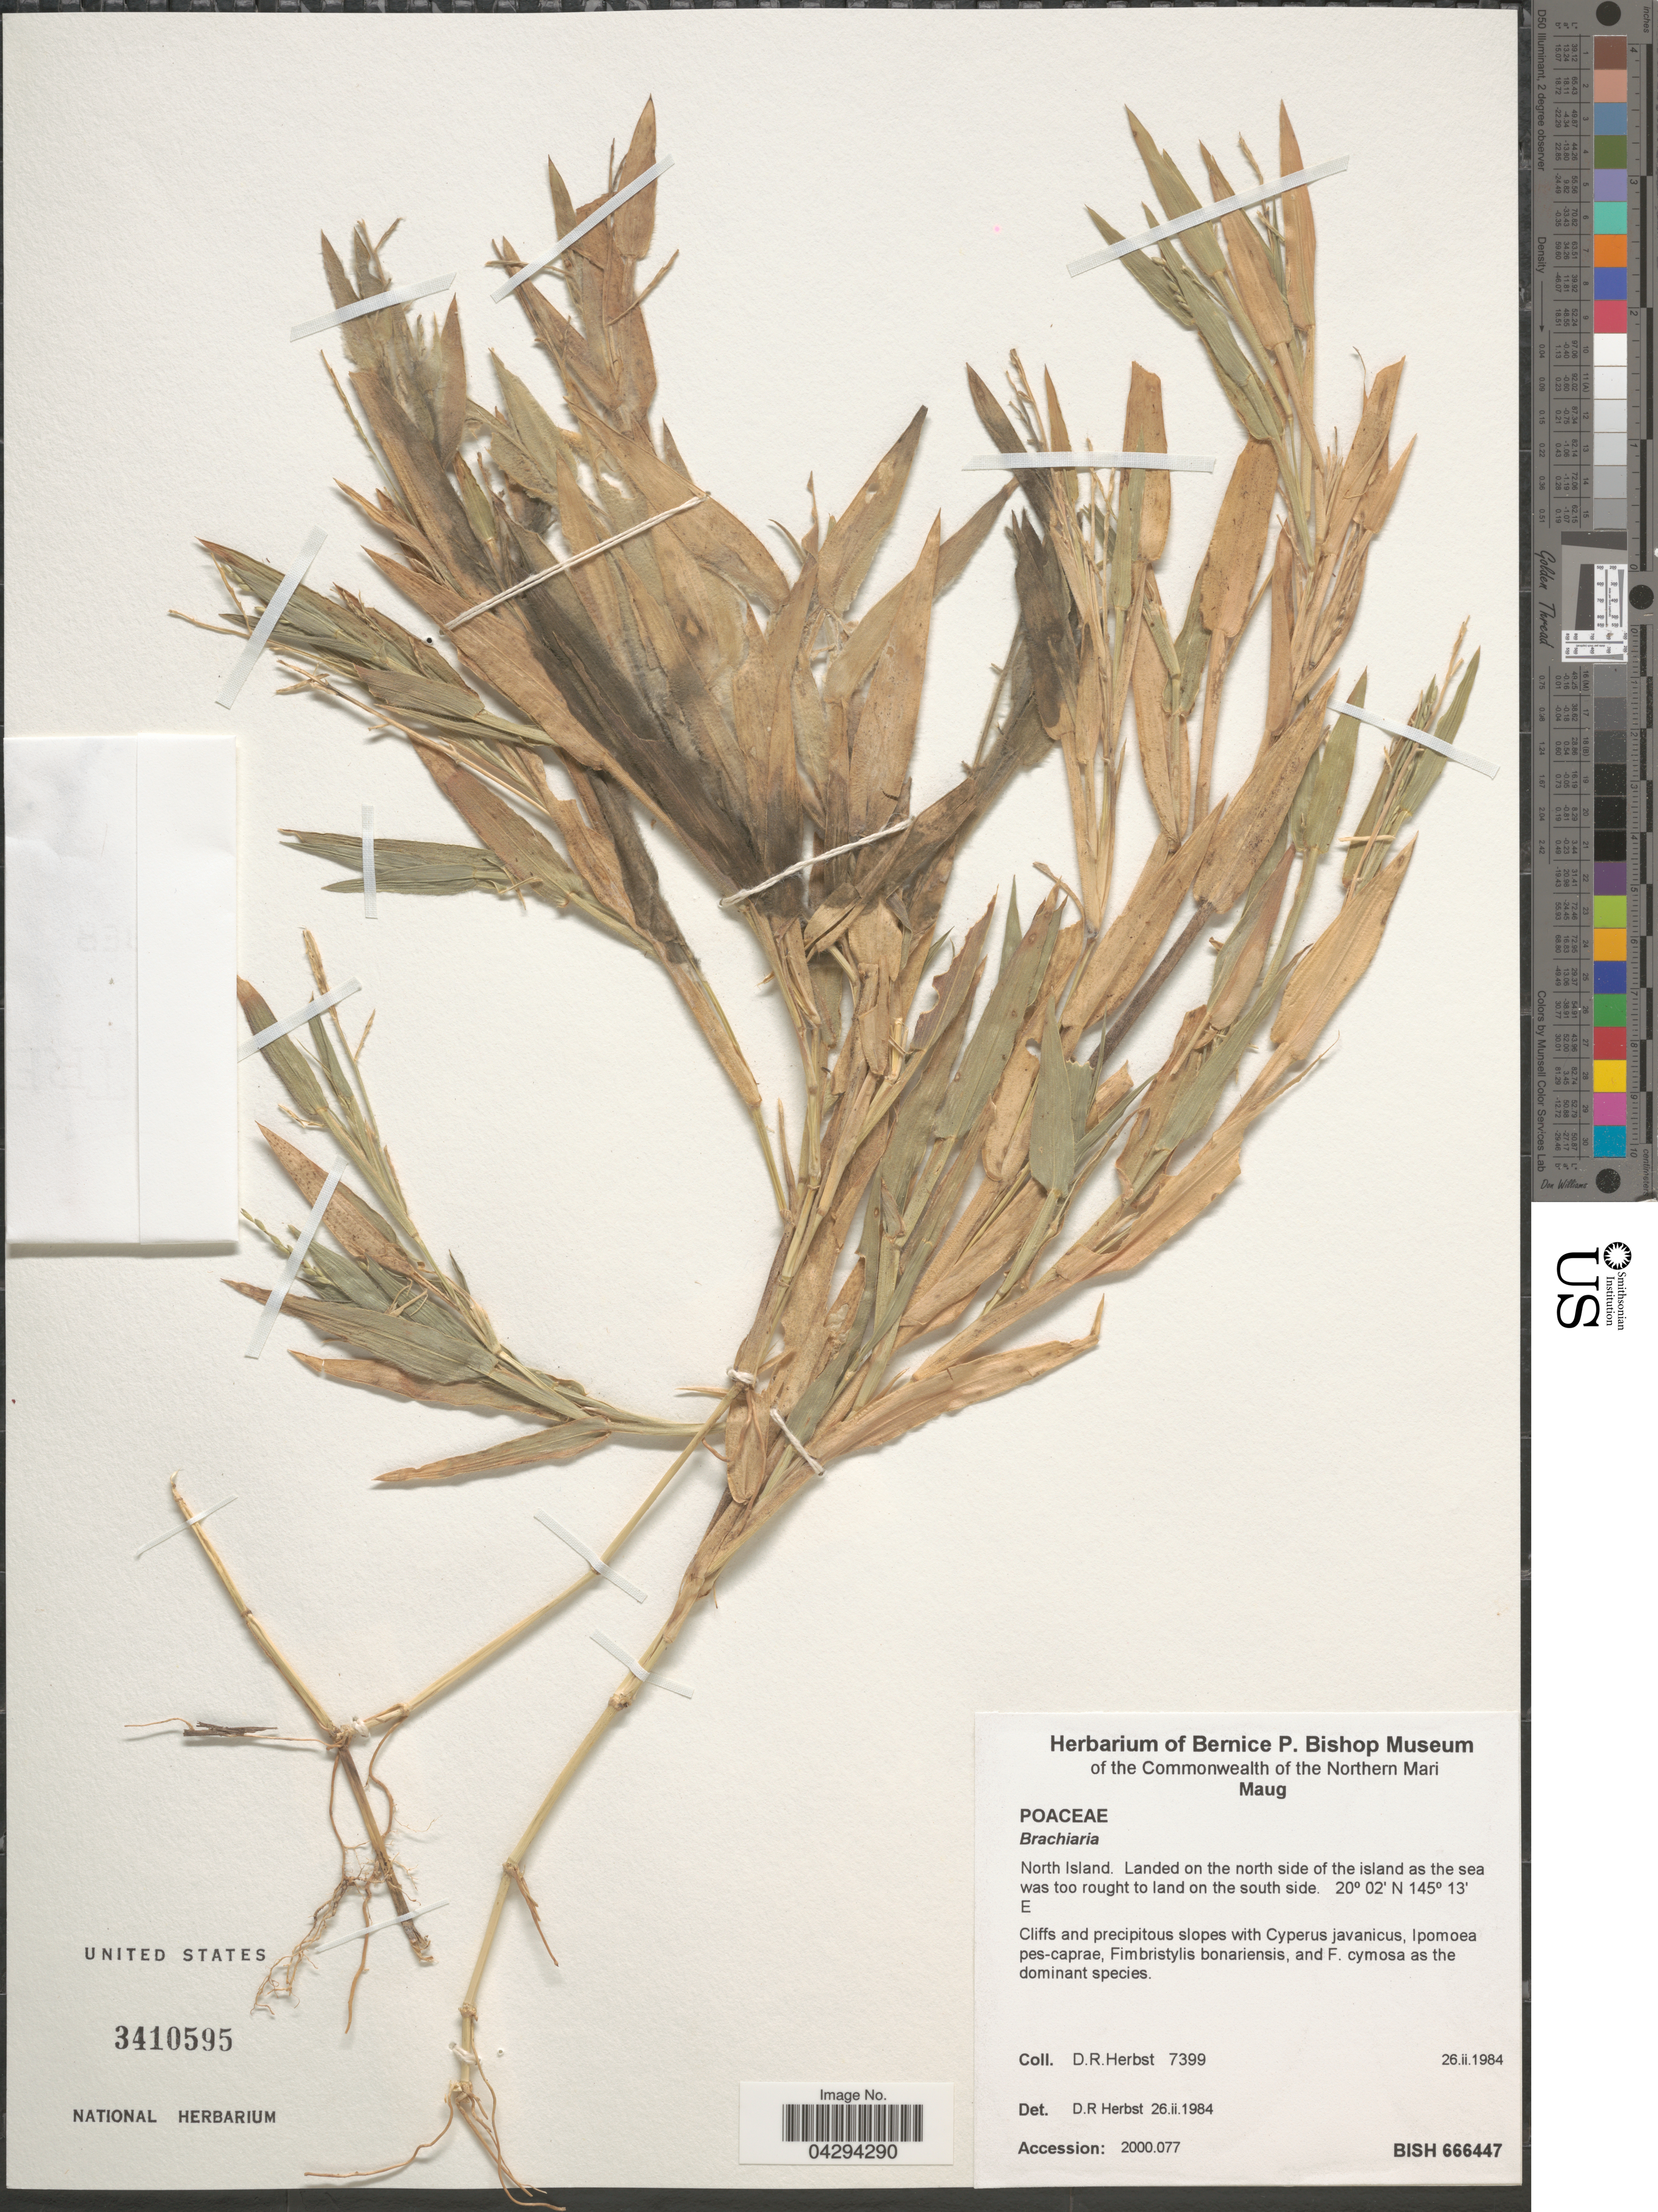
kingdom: Plantae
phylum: Tracheophyta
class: Liliopsida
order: Poales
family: Poaceae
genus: Urochloa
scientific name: Urochloa sp.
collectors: D. R. Herbst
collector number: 7399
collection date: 1984-02-26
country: Northern Mariana Islands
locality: The Commonwealth of the Northern Mari. Maug. North Island. Landed on the north side of the island as the sea was too rought to land on the south side.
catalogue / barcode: US 3410595